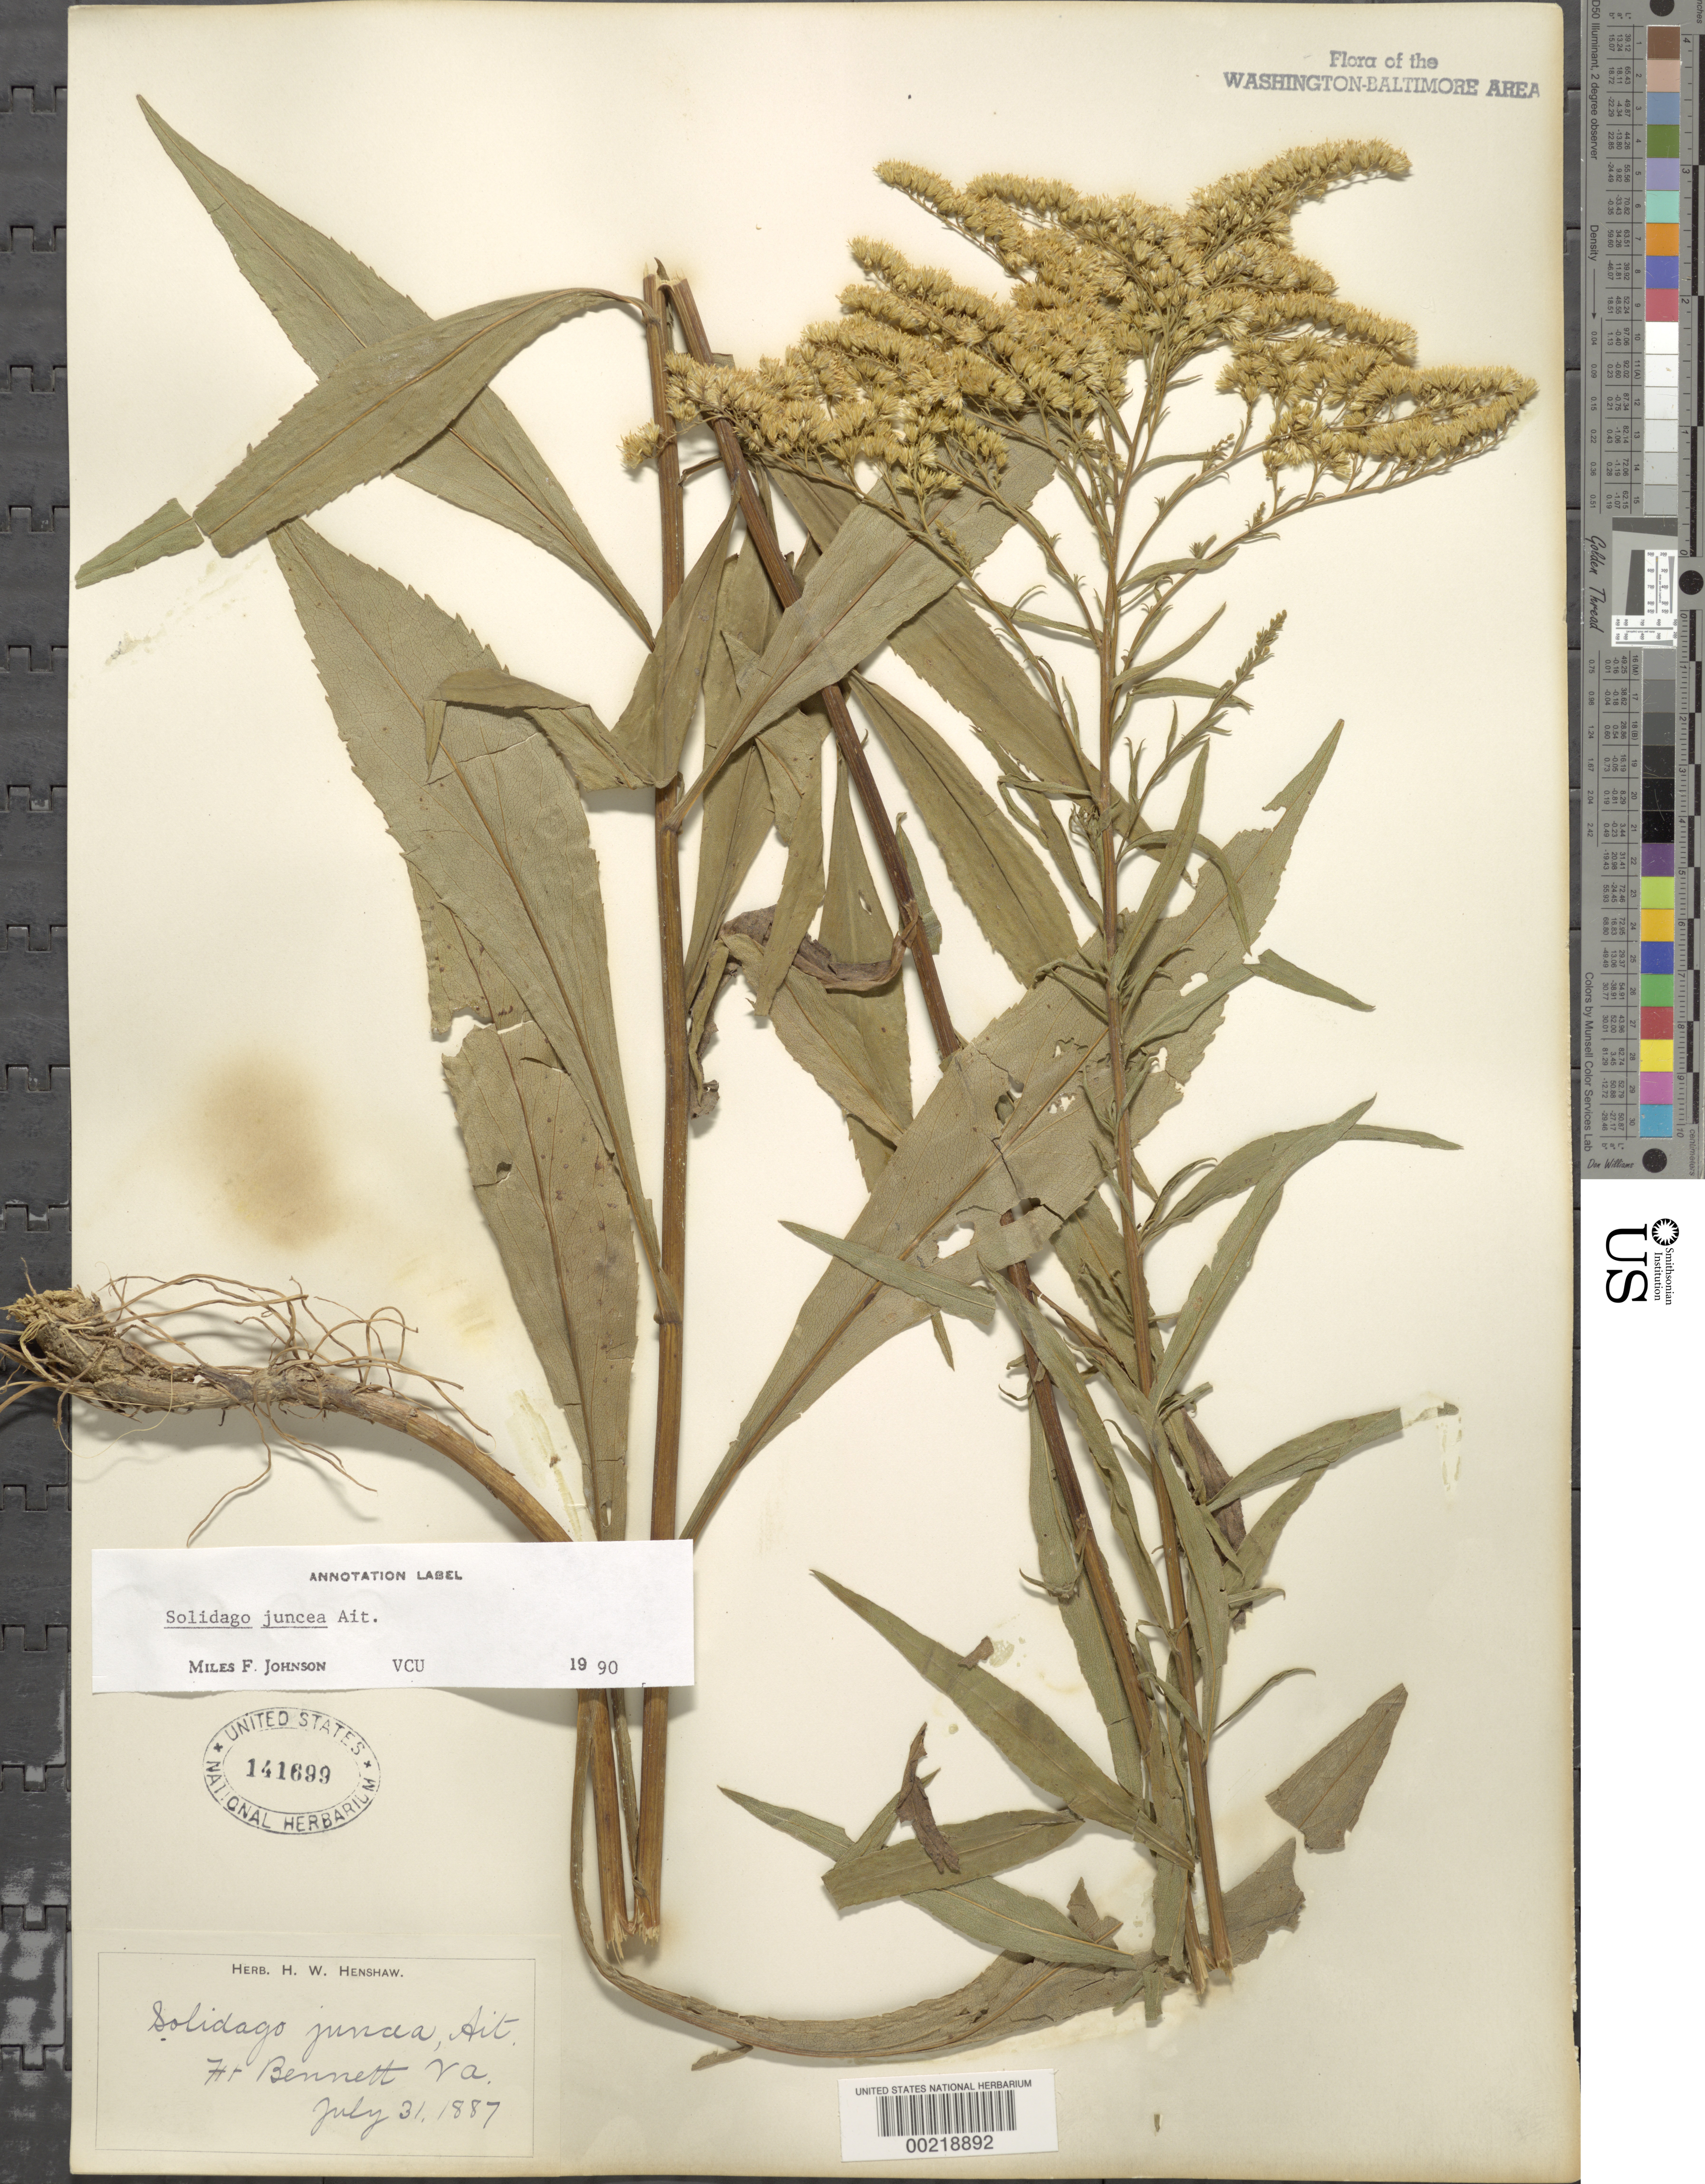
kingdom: Plantae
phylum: Tracheophyta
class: Magnoliopsida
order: Asterales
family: Asteraceae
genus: Solidago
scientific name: Solidago juncea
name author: Aiton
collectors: H. Henshaw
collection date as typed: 31 Jul 1887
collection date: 1887-07-31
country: United States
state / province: Virginia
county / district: Arlington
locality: Ft Bennett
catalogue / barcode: US 141699